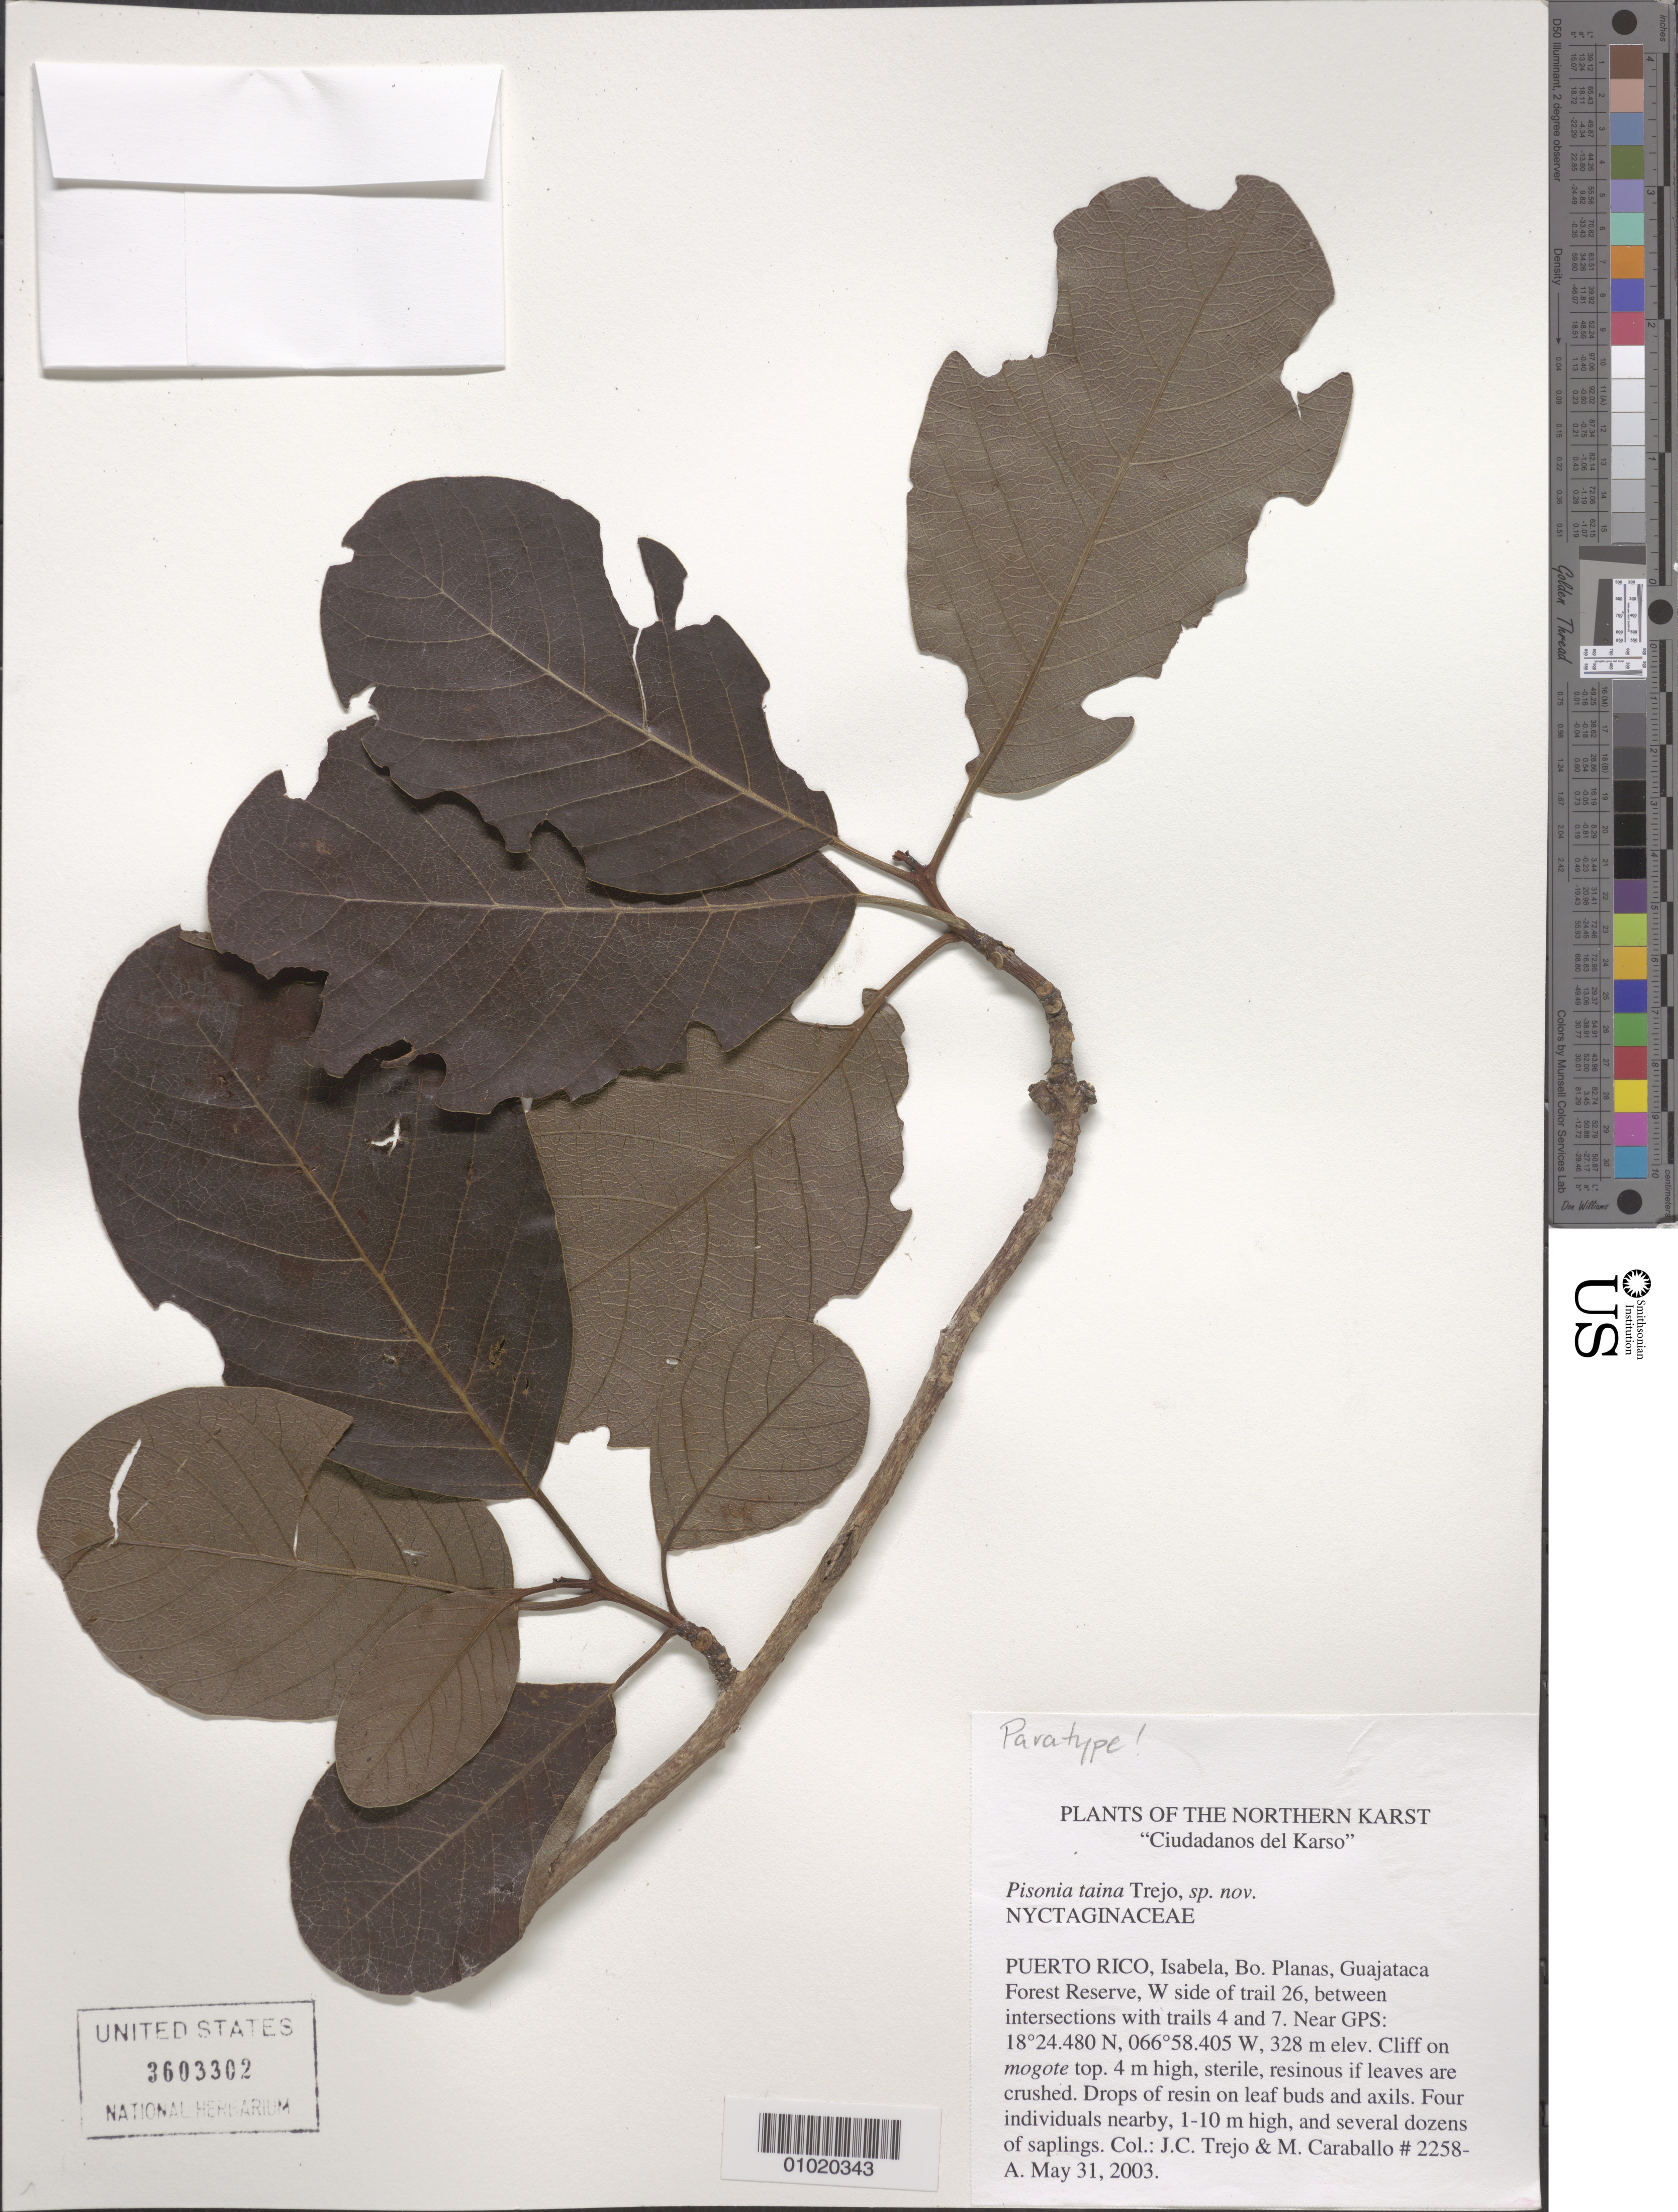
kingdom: Plantae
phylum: Tracheophyta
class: Magnoliopsida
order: Caryophyllales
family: Nyctaginaceae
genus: Pisonia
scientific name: Pisonia taina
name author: Trejo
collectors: C. Trejo & M. Caraballo-Ortiz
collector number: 2258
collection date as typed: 31 May 2003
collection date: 2003-05-31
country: Puerto Rico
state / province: Isabela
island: Puerto Rico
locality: Bo. Planas, Buajataca Forest Reserve, W side of trail 26, between intersections with trails 4 and 7. Cliff on mogote top.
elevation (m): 328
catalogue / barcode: US 3603302